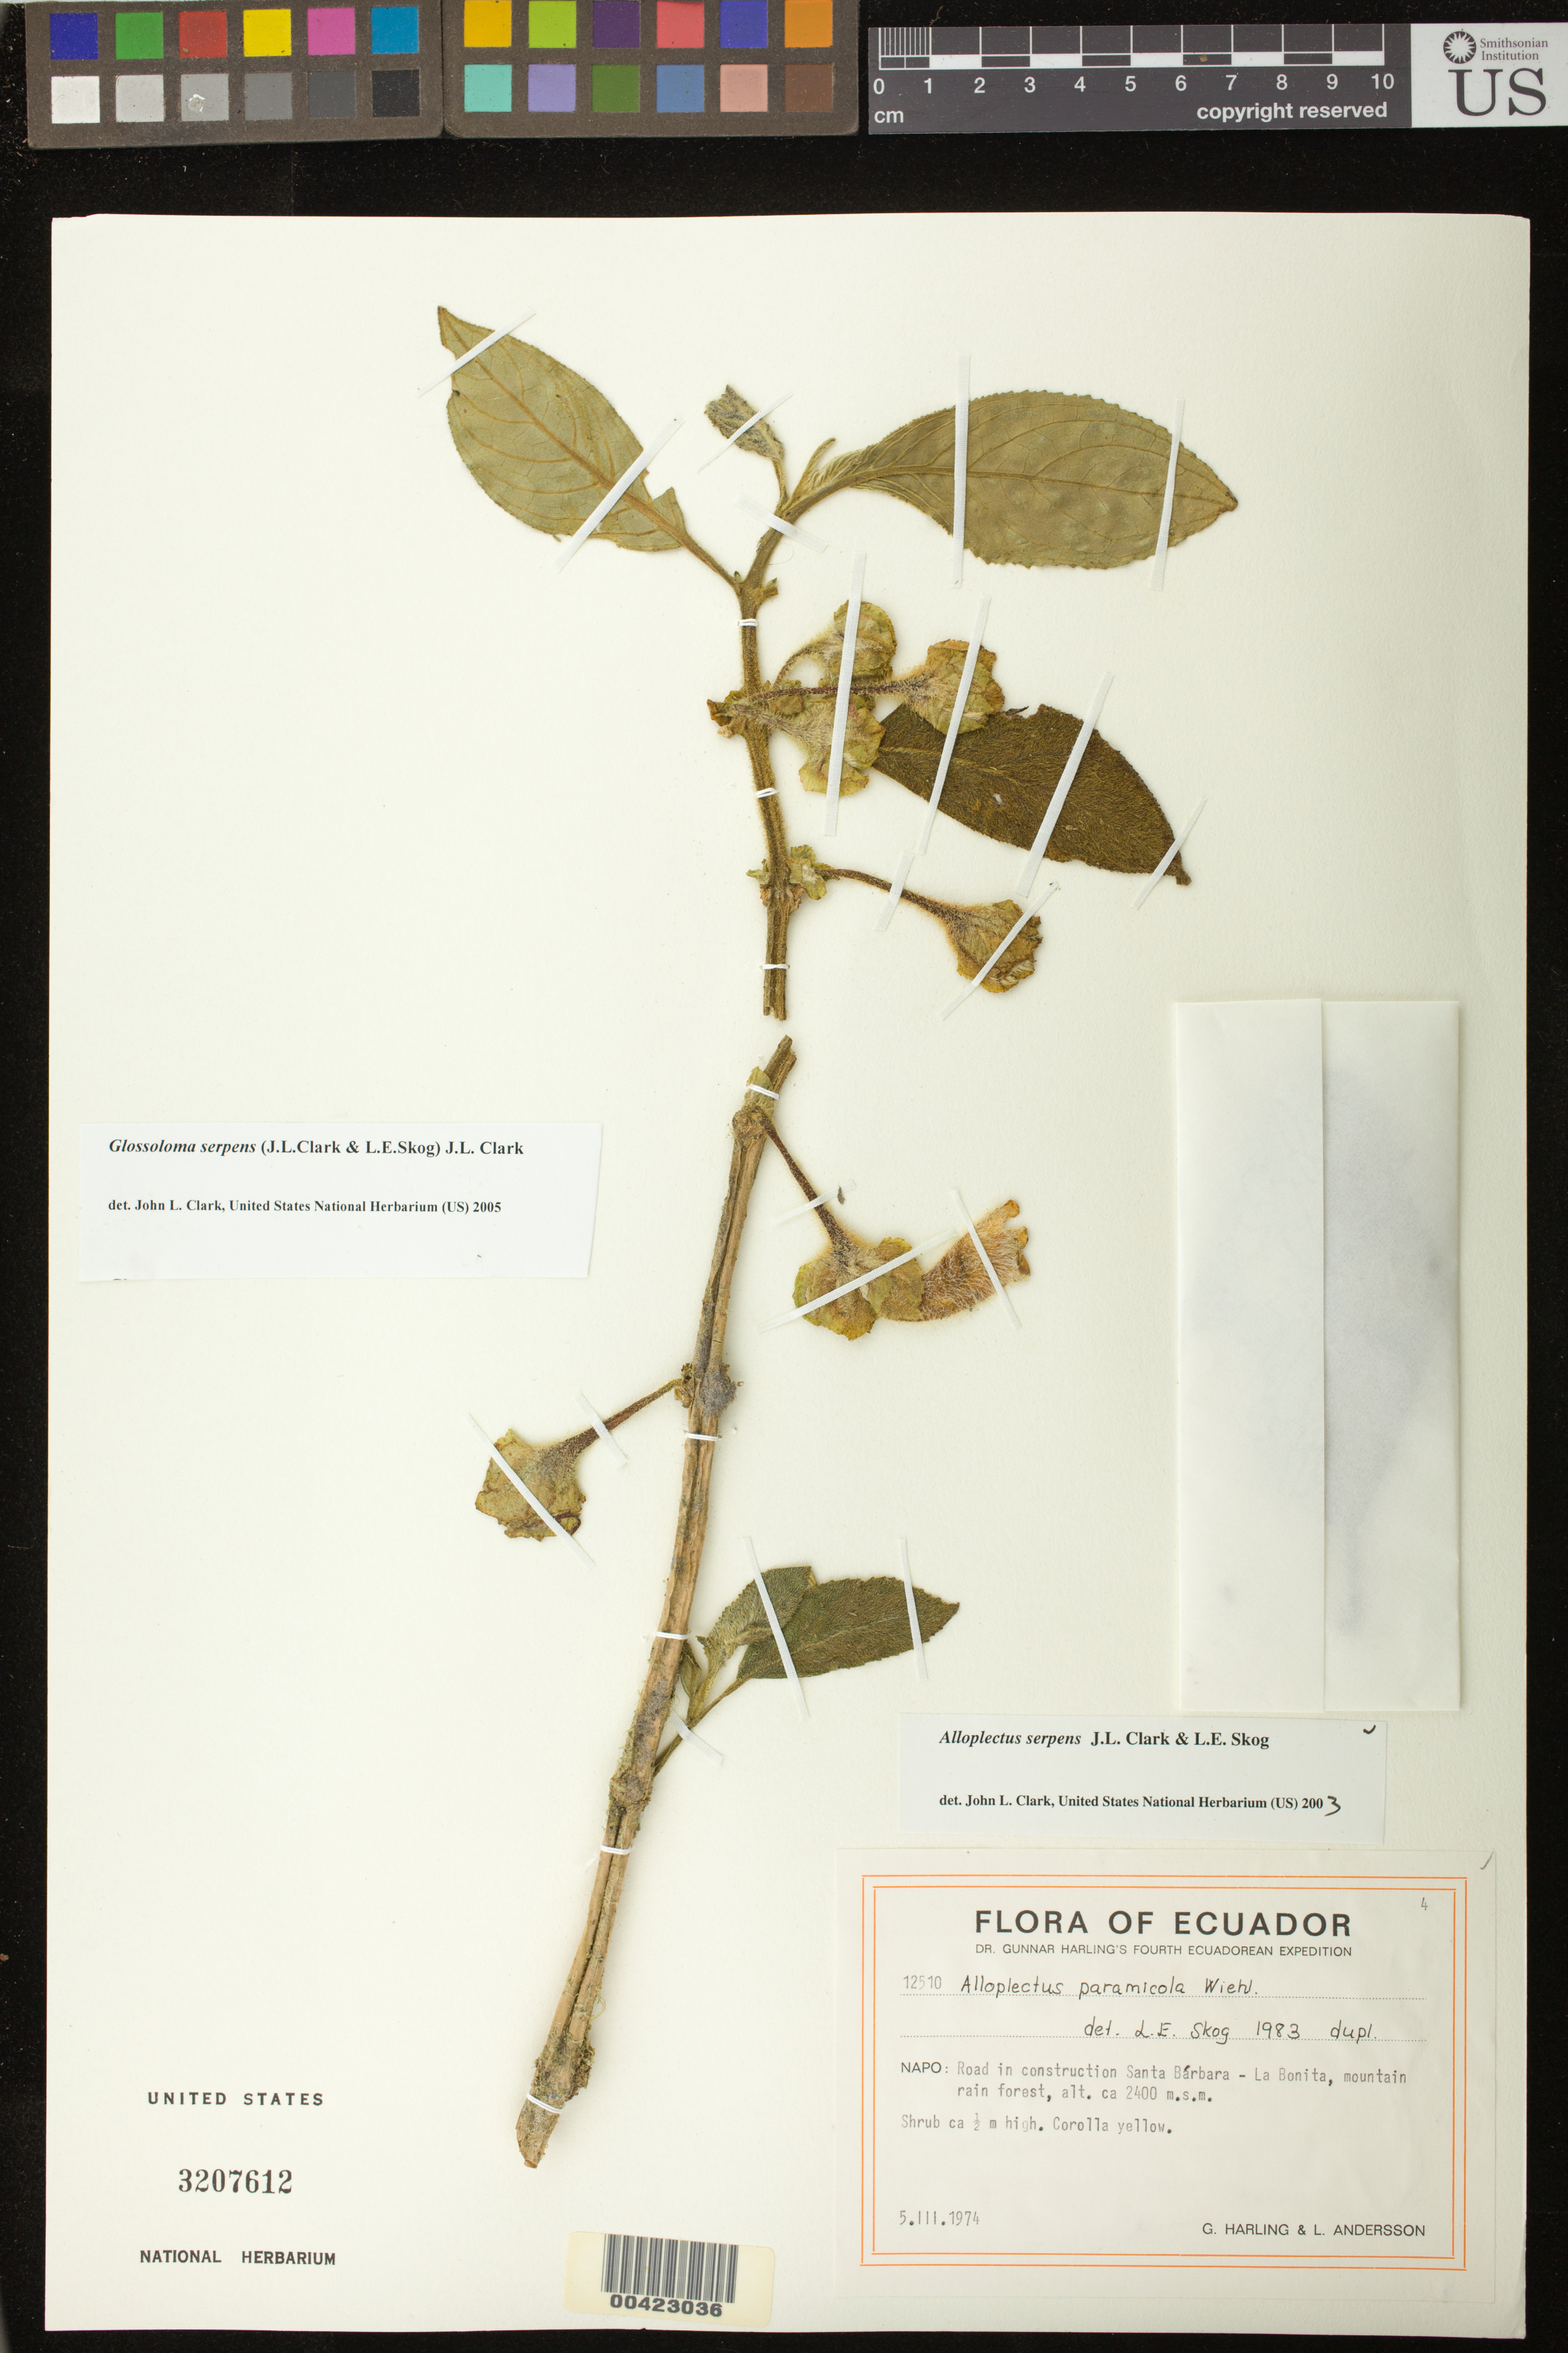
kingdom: Plantae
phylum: Tracheophyta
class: Magnoliopsida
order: Lamiales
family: Gesneriaceae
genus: Glossoloma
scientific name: Glossoloma serpens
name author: (J.L. Clark & L.E. Skog) J.L. Clark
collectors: G. Harling & L. Andersson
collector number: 12510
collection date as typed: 05 Mar 1974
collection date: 1974-03-05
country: Ecuador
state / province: Napo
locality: Between Santa Barbara and La Bonita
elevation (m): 2400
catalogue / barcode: US 3207612